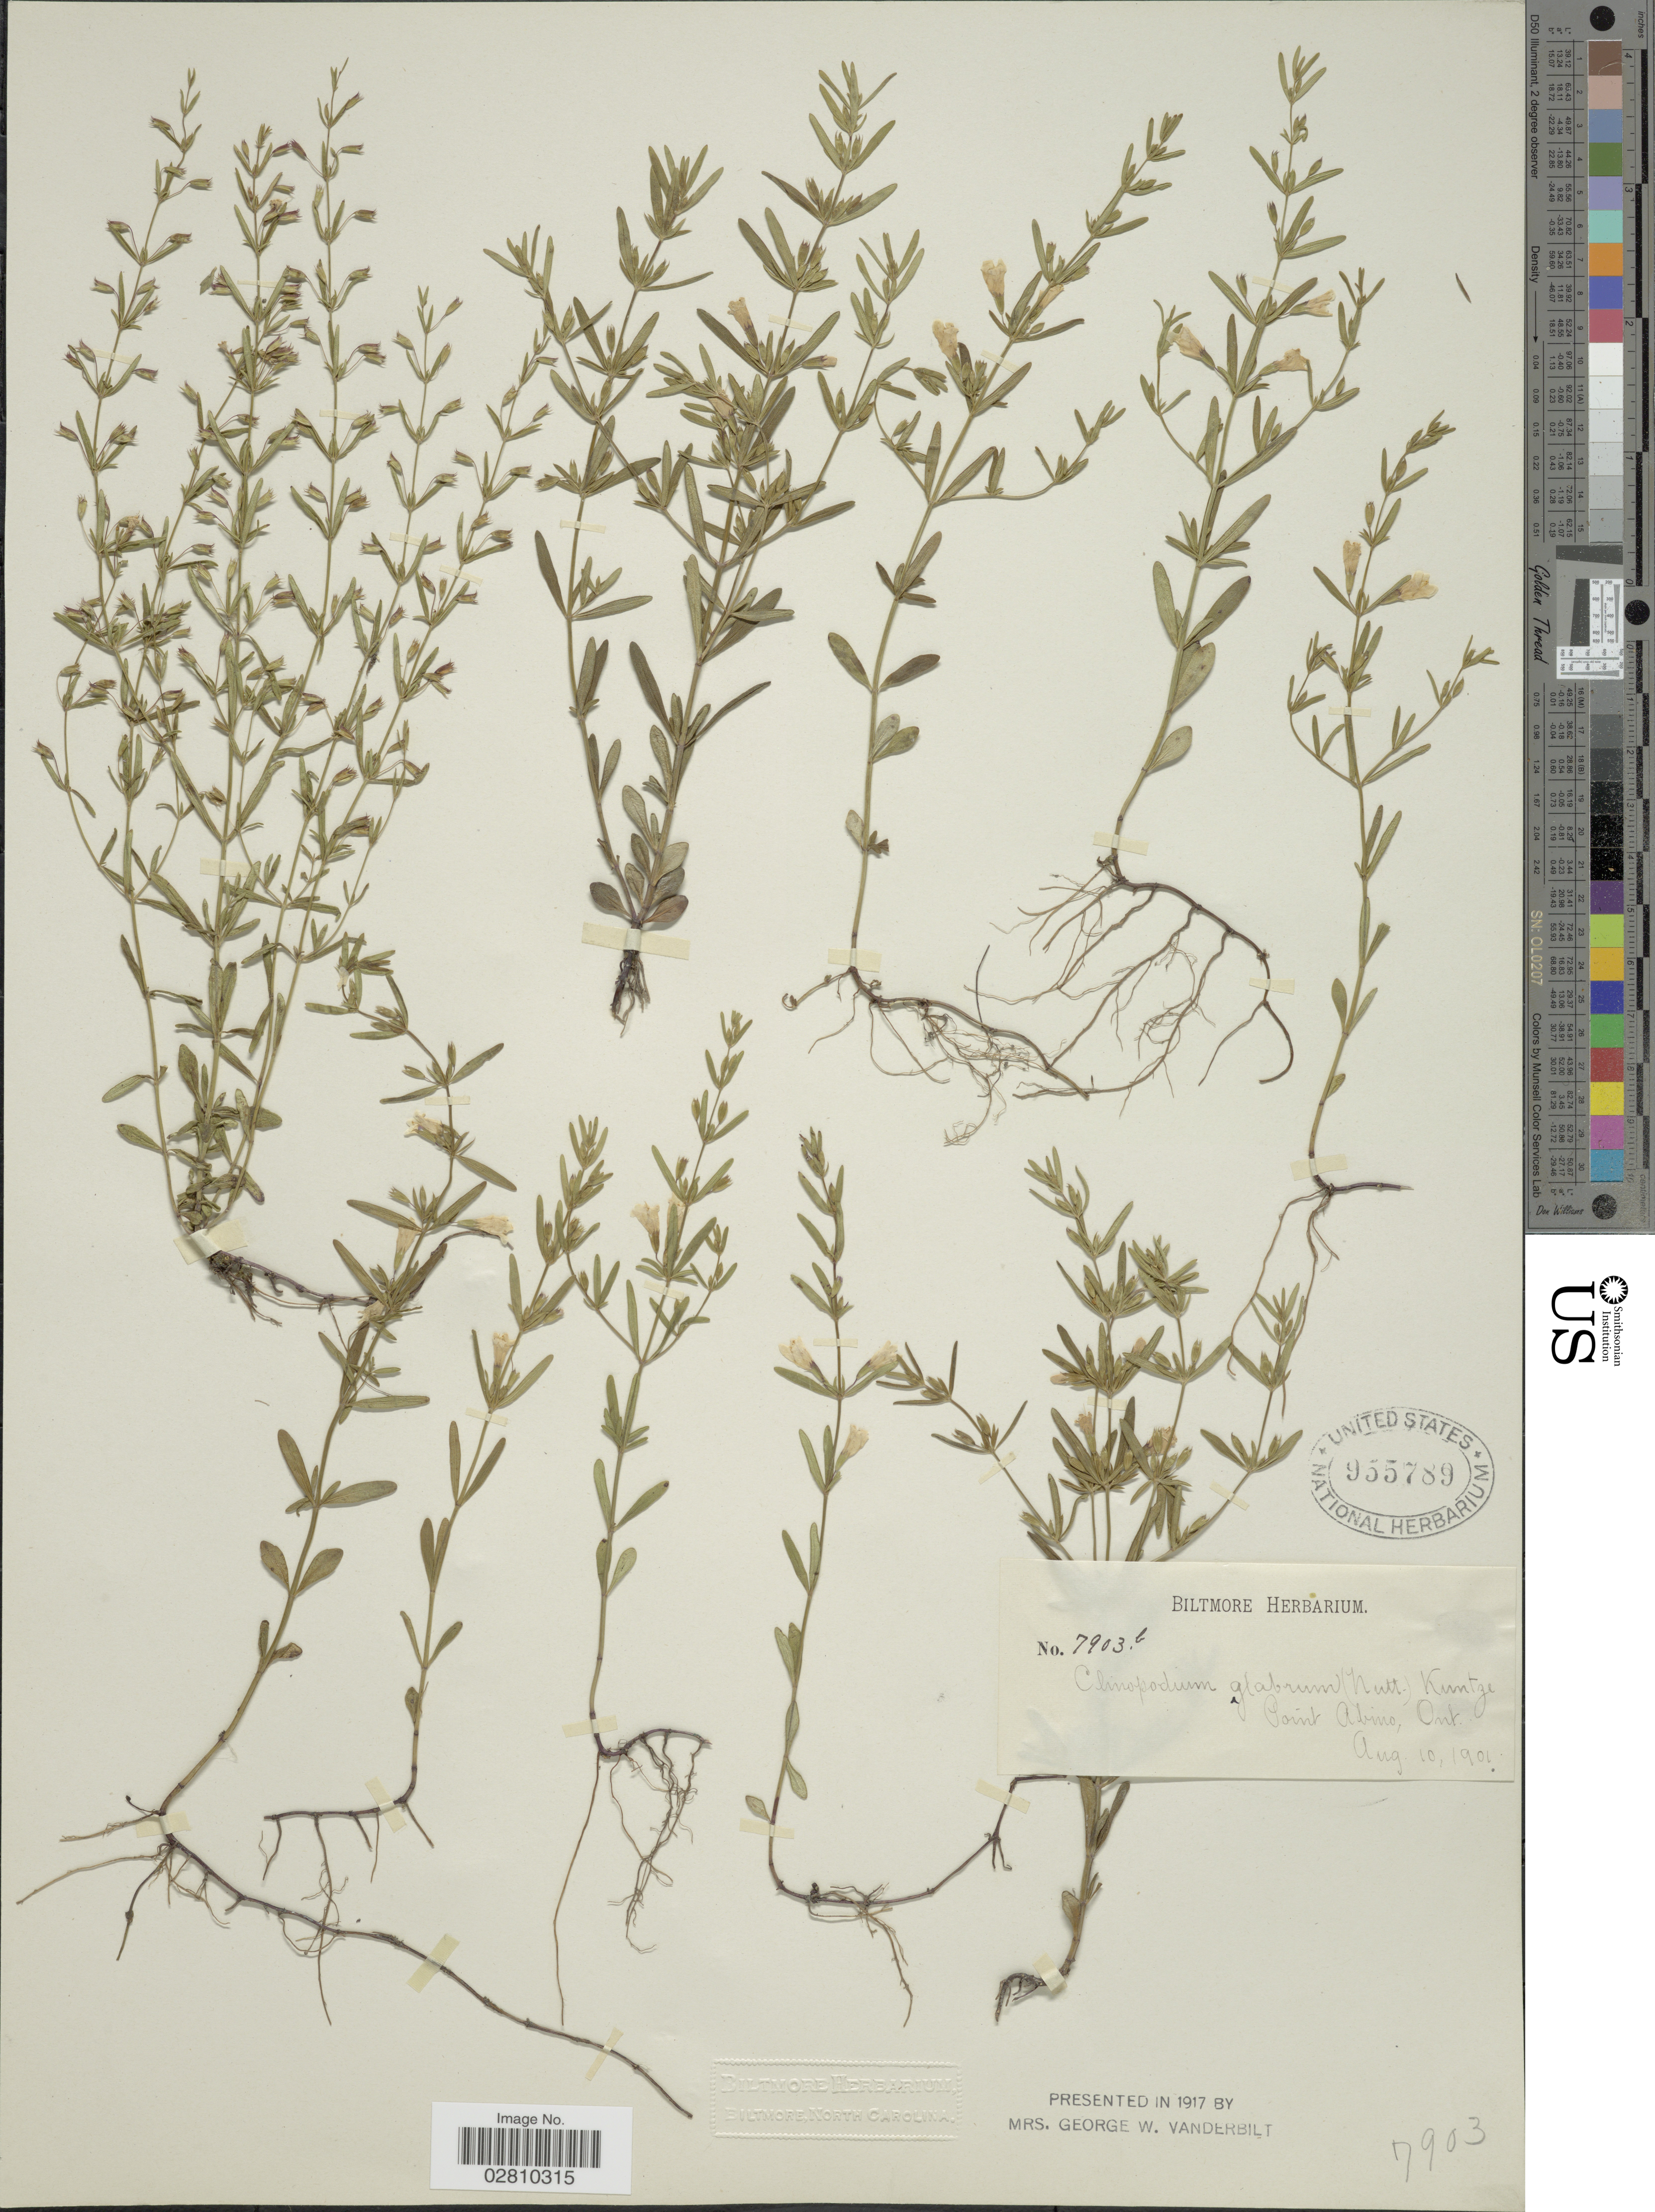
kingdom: Plantae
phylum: Tracheophyta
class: Magnoliopsida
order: Lamiales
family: Lamiaceae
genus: Clinopodium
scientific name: Clinopodium glabrum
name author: (Nutt.) Kuntze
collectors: ex herb. Biltmore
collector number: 7903b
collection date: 1901-08-10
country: Canada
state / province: Ontario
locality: Point Abino, Ont.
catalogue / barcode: US 955789